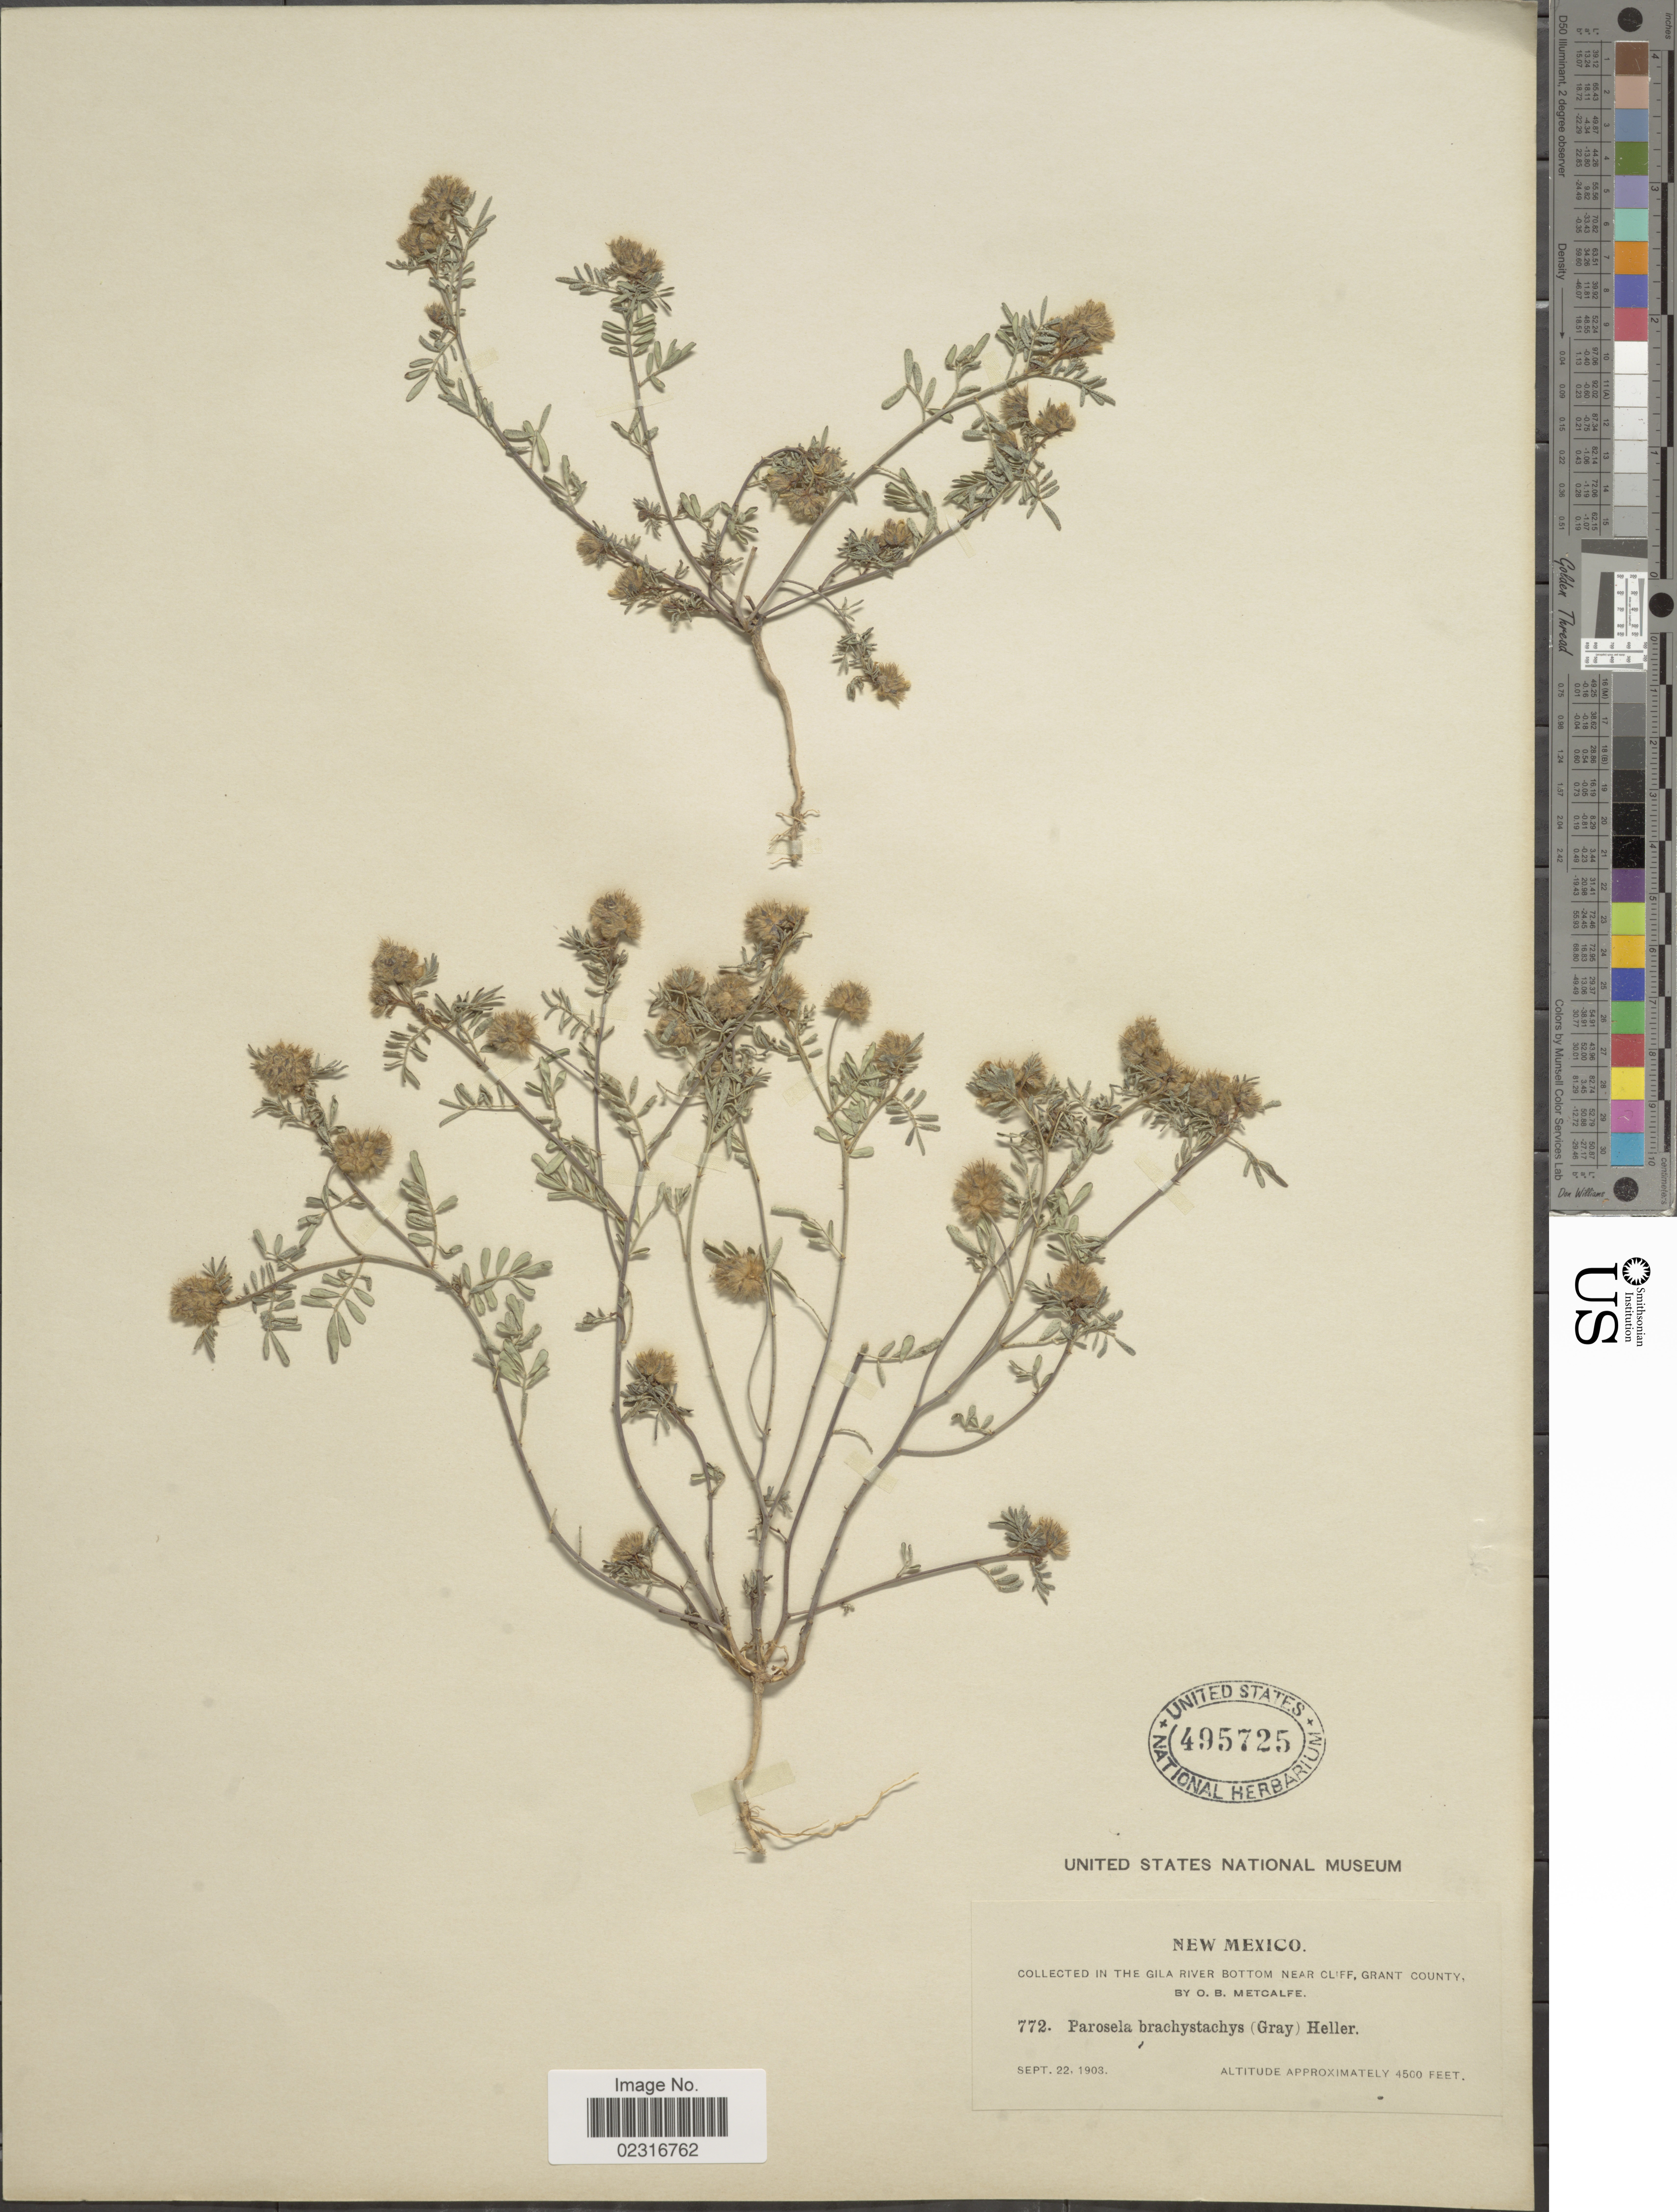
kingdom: Plantae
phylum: Tracheophyta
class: Magnoliopsida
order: Fabales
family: Fabaceae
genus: Dalea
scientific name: Dalea brachystachys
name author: A. Gray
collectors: O. B. Metcalfe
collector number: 772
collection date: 1903-09-22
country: United States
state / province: New Mexico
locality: The Gila River Bottom near Cliff, Grant County.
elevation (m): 1372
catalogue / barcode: US 465725